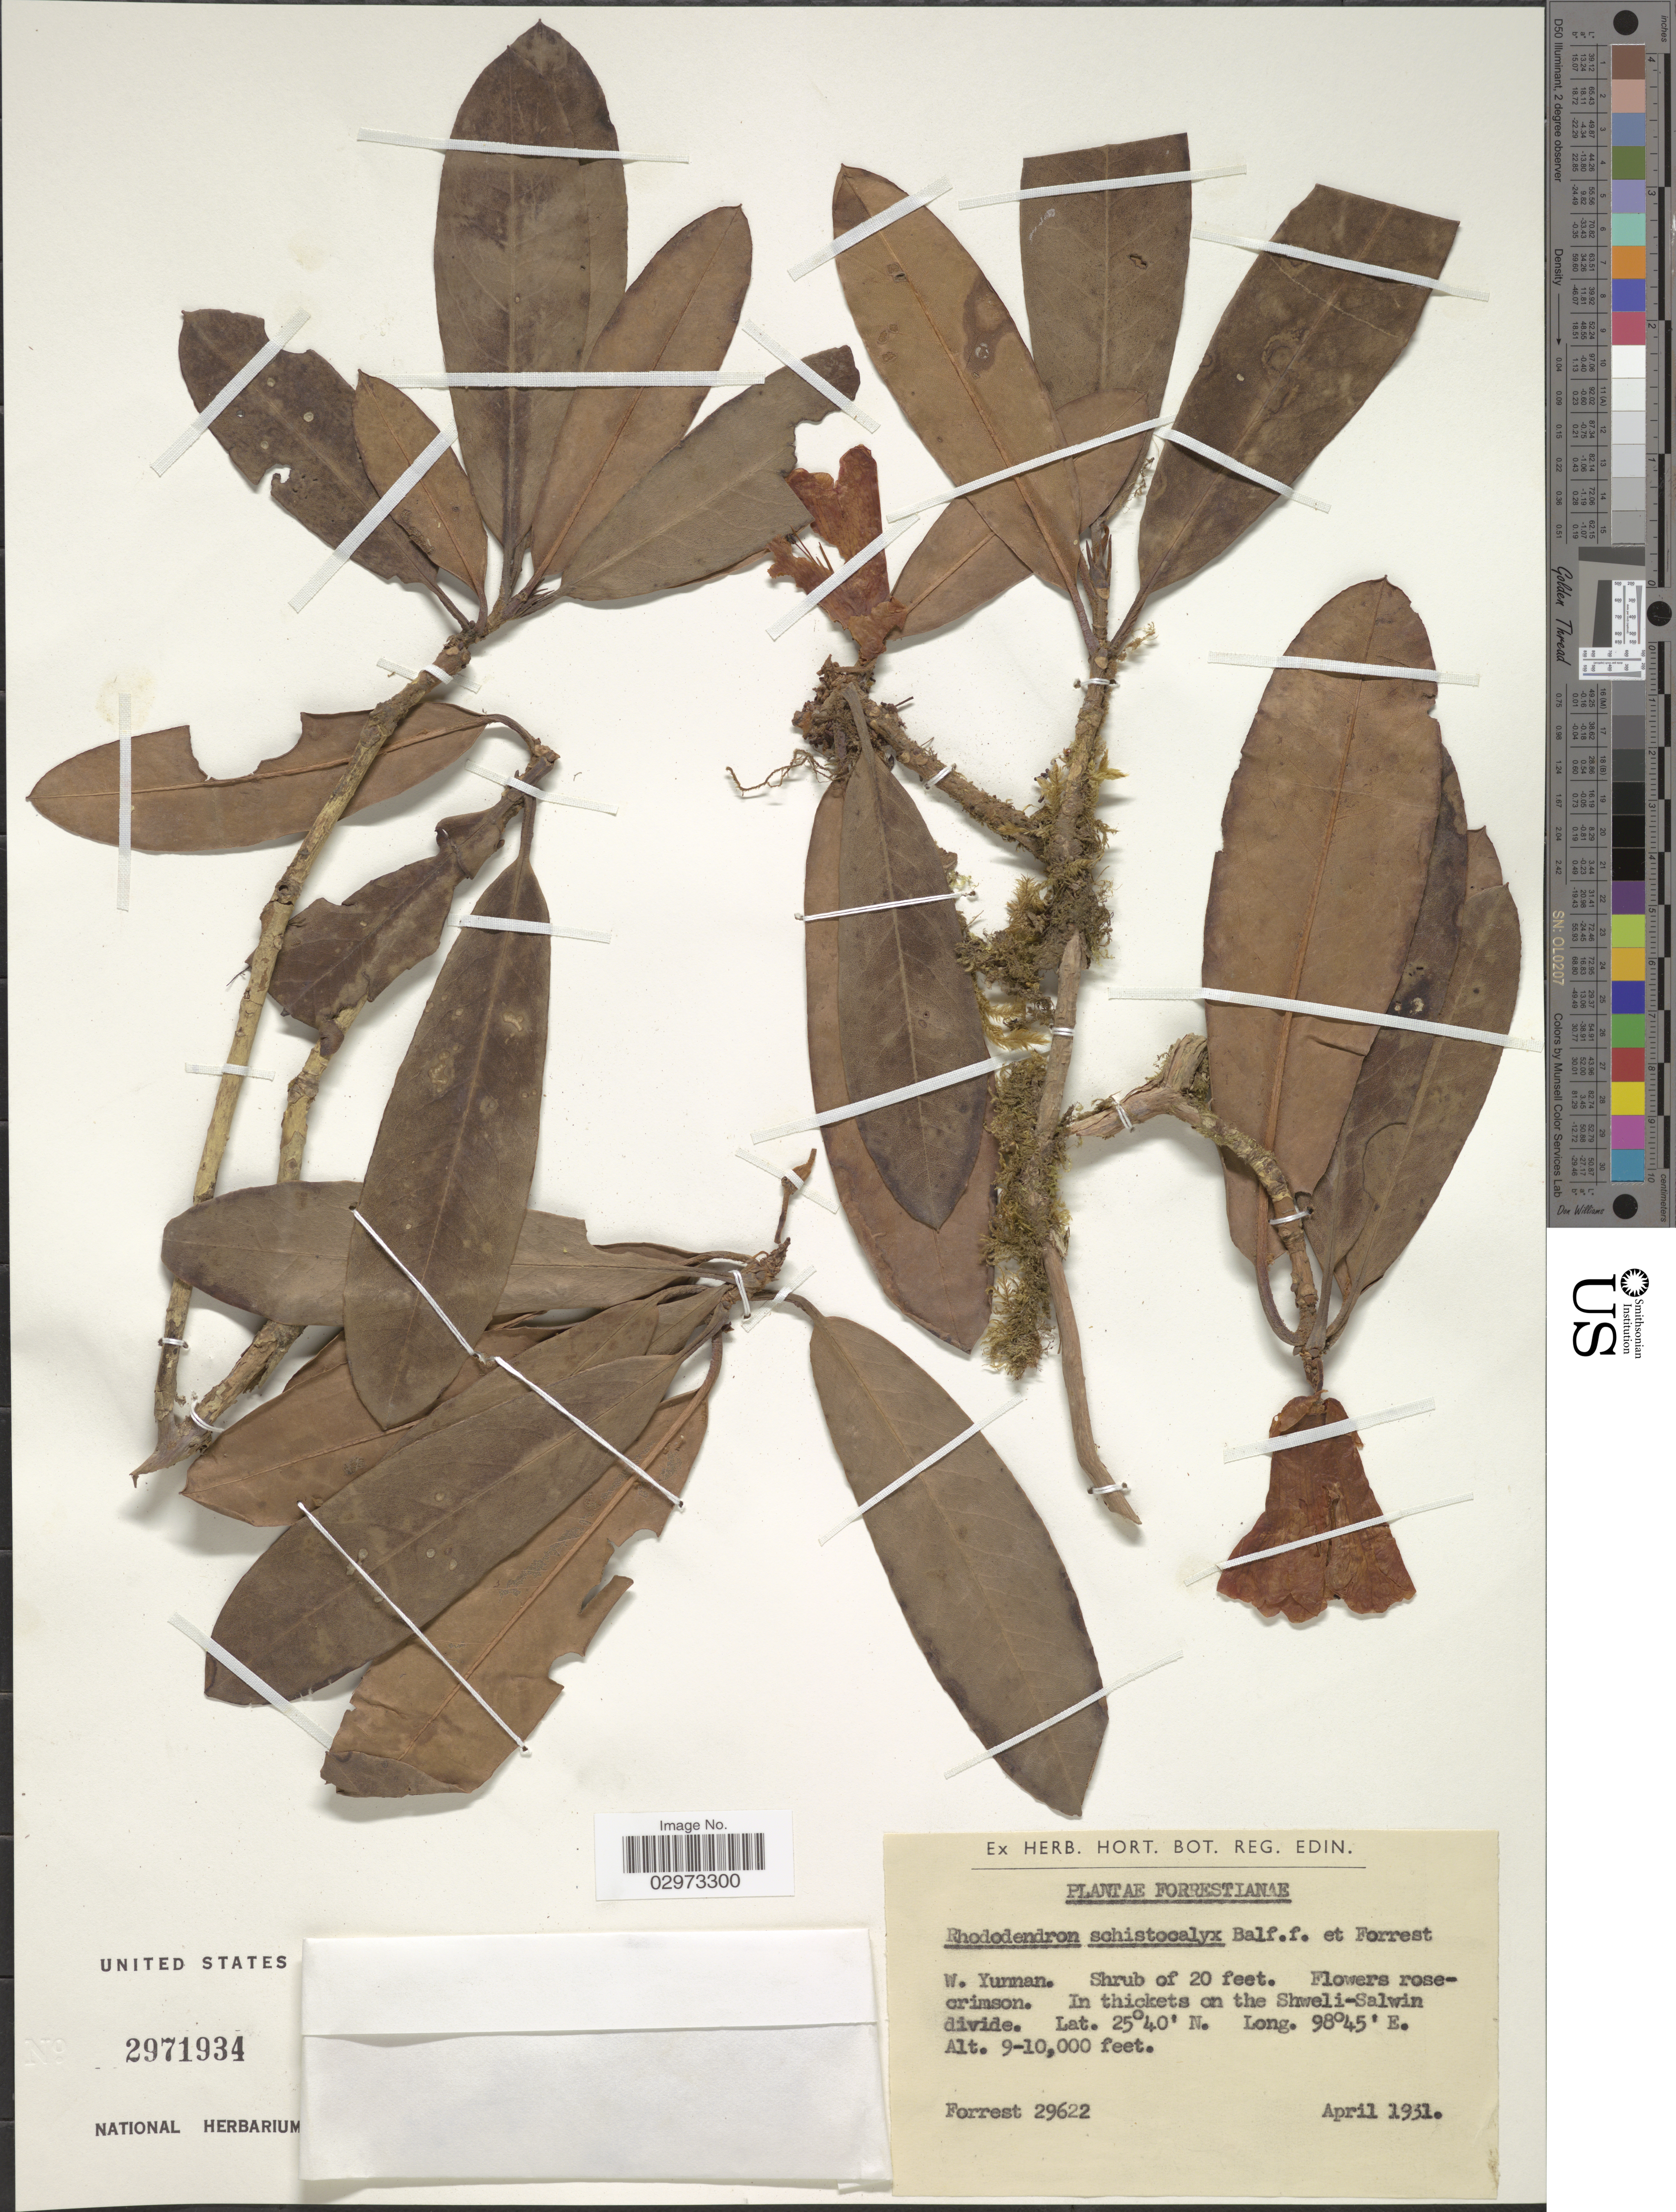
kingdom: Plantae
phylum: Tracheophyta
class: Magnoliopsida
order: Ericales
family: Ericaceae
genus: Rhododendron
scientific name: Rhododendron schistocalyx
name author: Balf. f. & Forrest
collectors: -. Forrest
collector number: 29622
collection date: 1931-04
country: China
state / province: Yunnan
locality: W. Yunnan. In thickets on the Shweli-Salwin divide.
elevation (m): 2743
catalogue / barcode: US 2971934